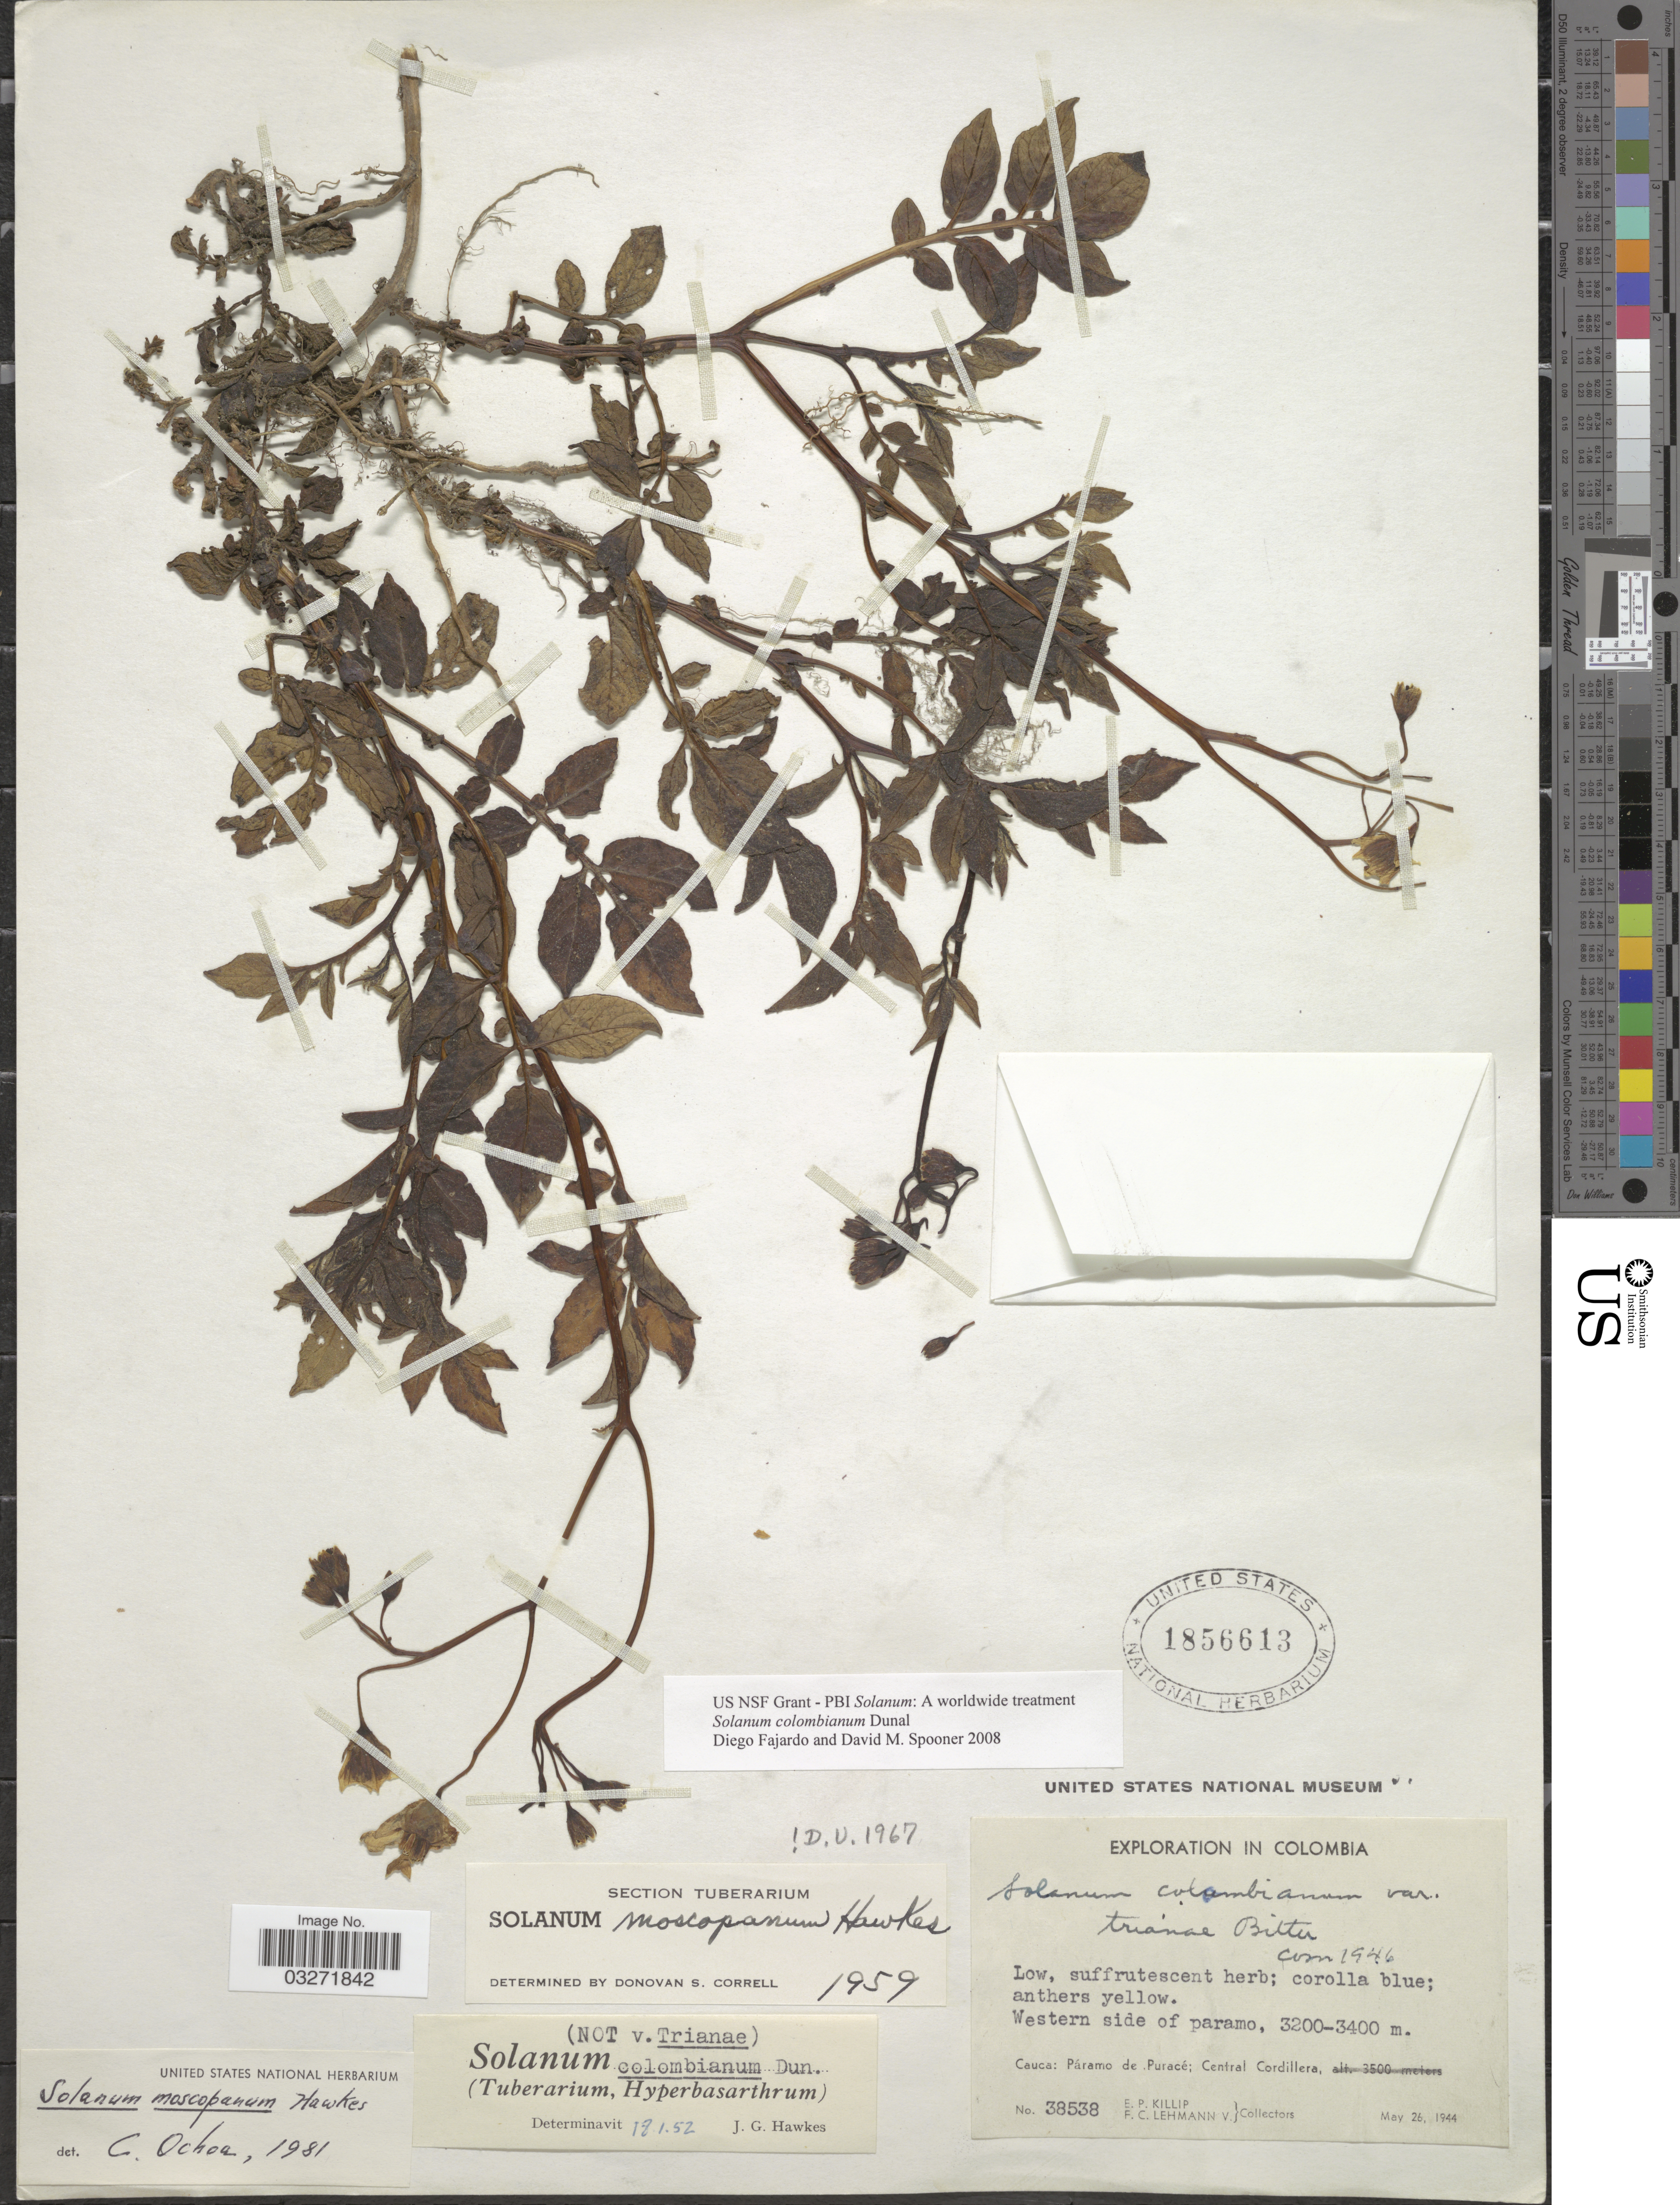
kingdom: Plantae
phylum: Tracheophyta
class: Magnoliopsida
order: Solanales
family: Solanaceae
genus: Solanum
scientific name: Solanum colombianum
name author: Dunal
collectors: E. P. Killip & F. Lehmann v.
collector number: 38538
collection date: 1944-05-26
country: Colombia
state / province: Cauca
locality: Western side of paramo. Páramo de Puracé; Central Cordillera.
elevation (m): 3200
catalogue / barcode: US 1856613